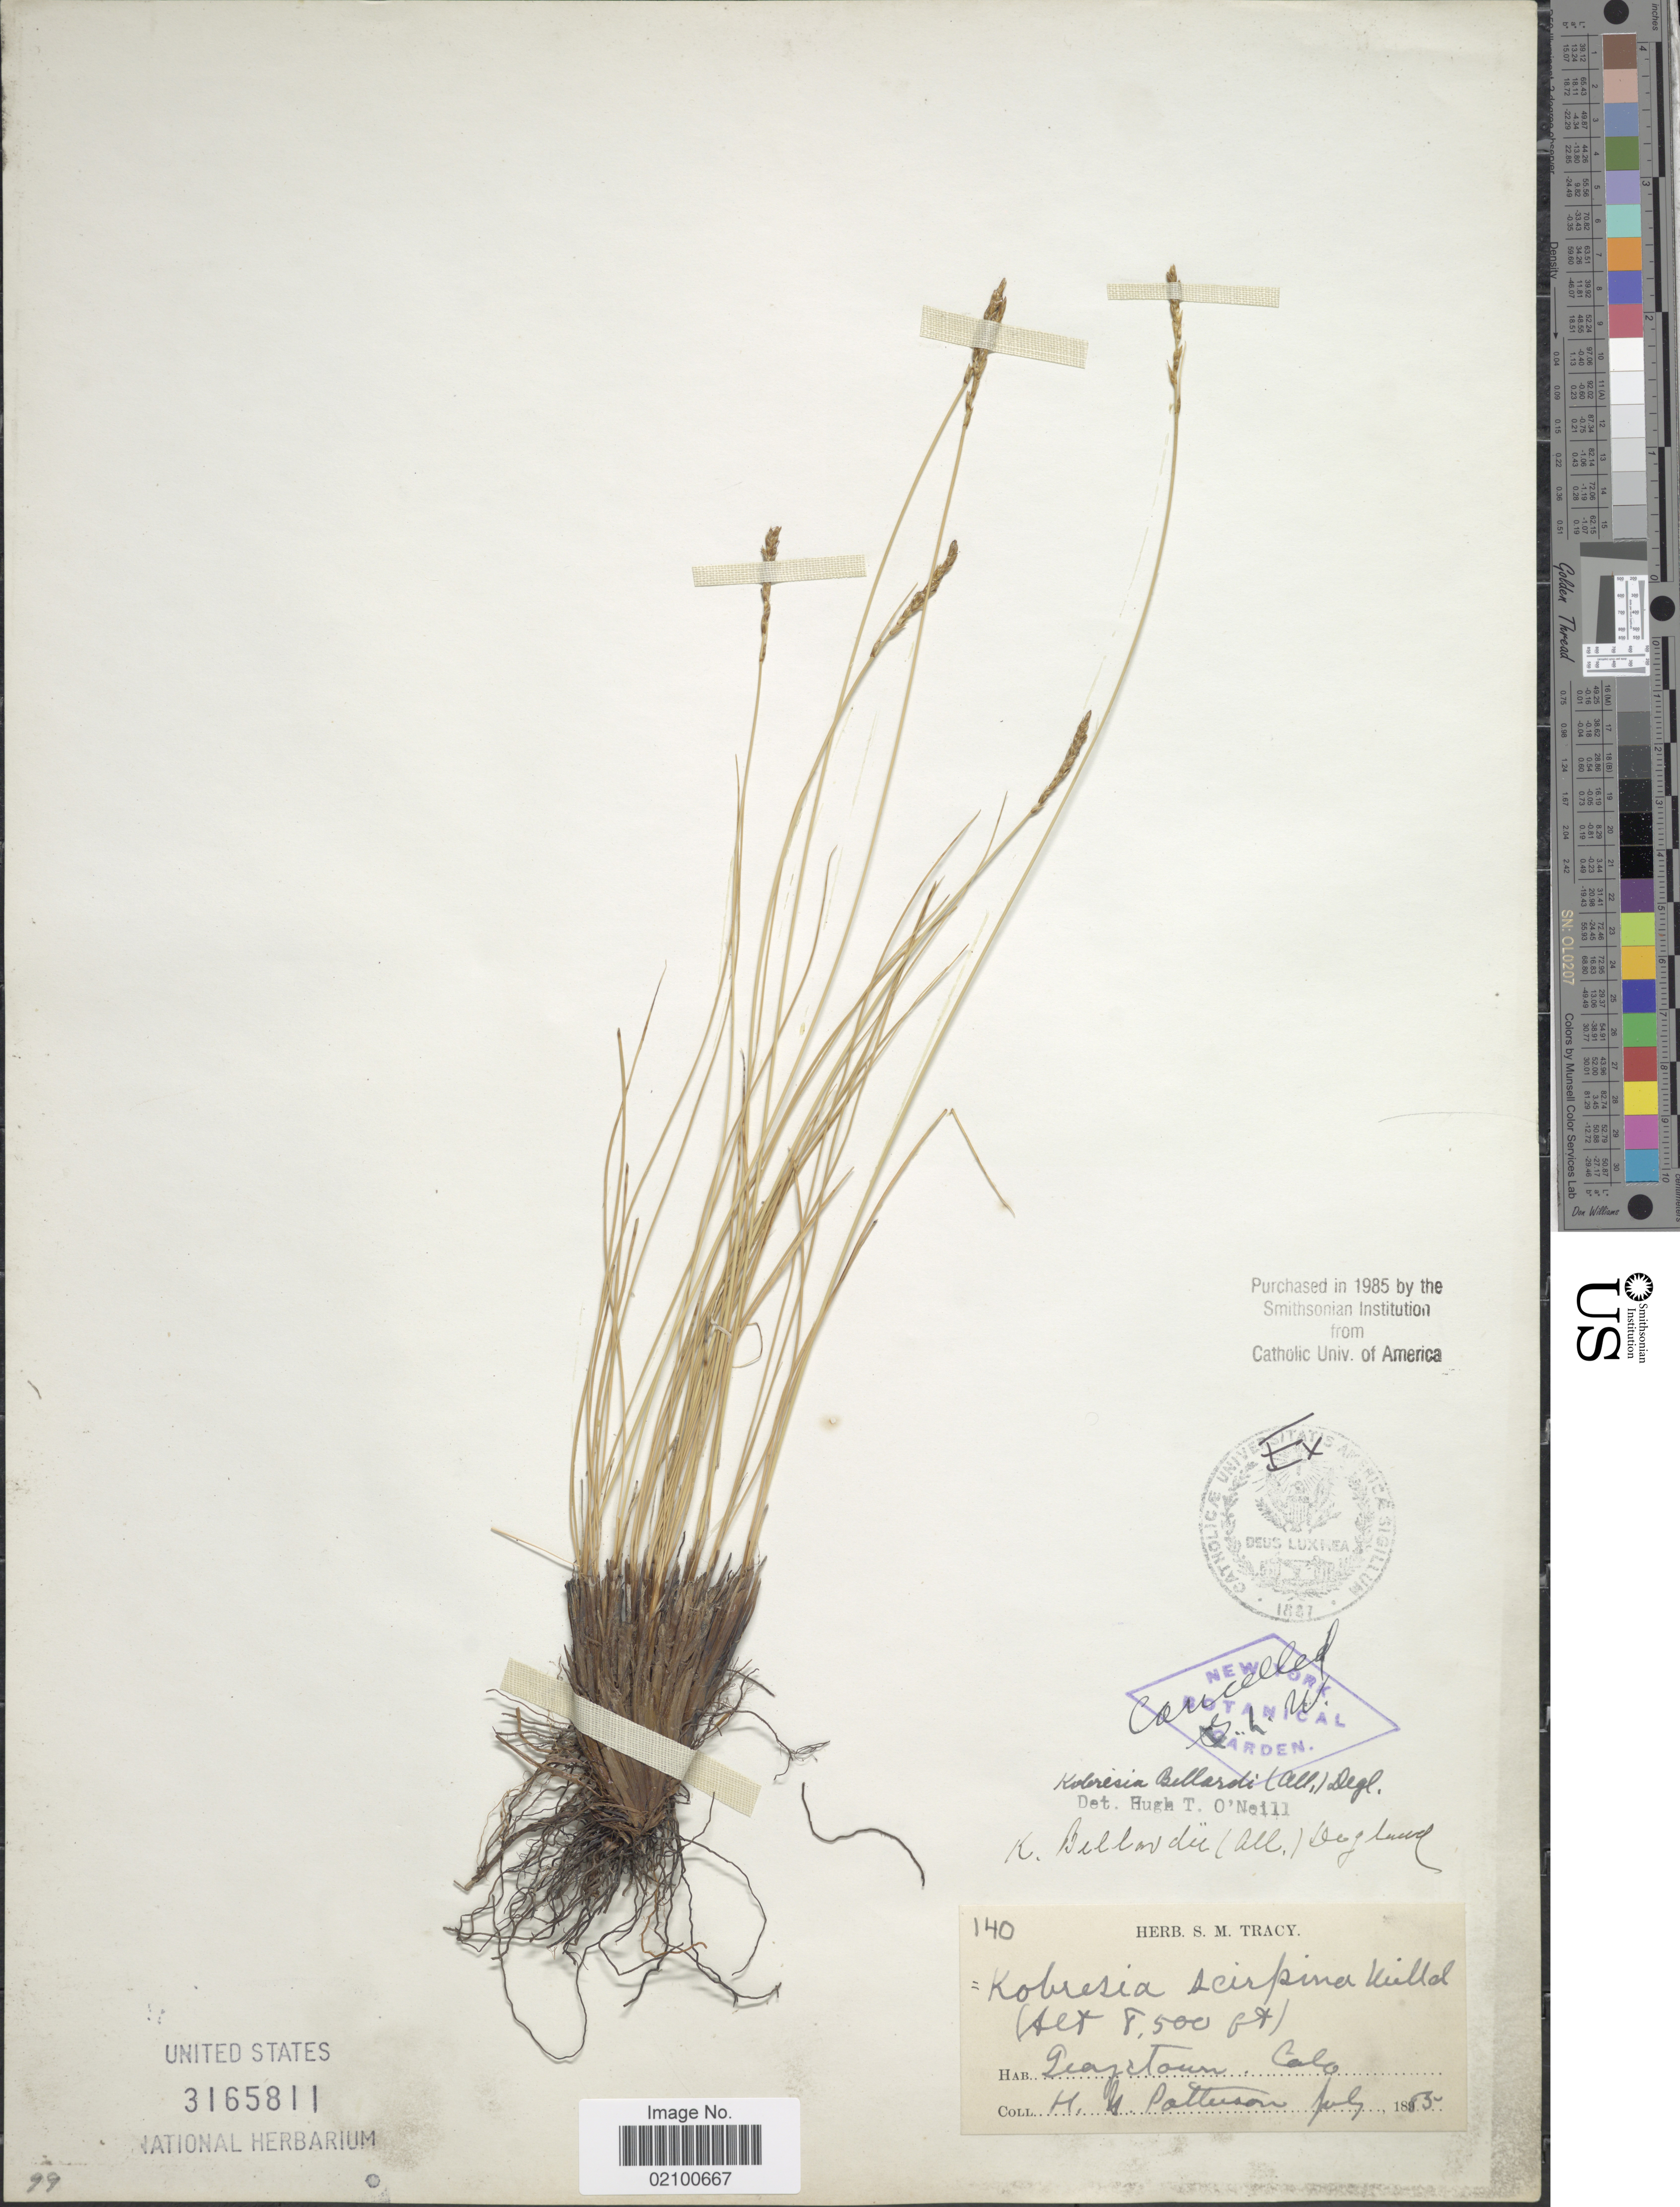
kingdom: Plantae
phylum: Tracheophyta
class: Liliopsida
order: Poales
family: Cyperaceae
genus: Carex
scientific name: Carex myosuroides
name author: Vill.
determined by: Strong, M. T., (US), Smithsonian Institution - National Museum of Natural History (UNITED STATES)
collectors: H. N. Patterson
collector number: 140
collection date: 1885-07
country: United States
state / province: Colorado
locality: Georgetown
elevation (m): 2591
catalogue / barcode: US 3165811